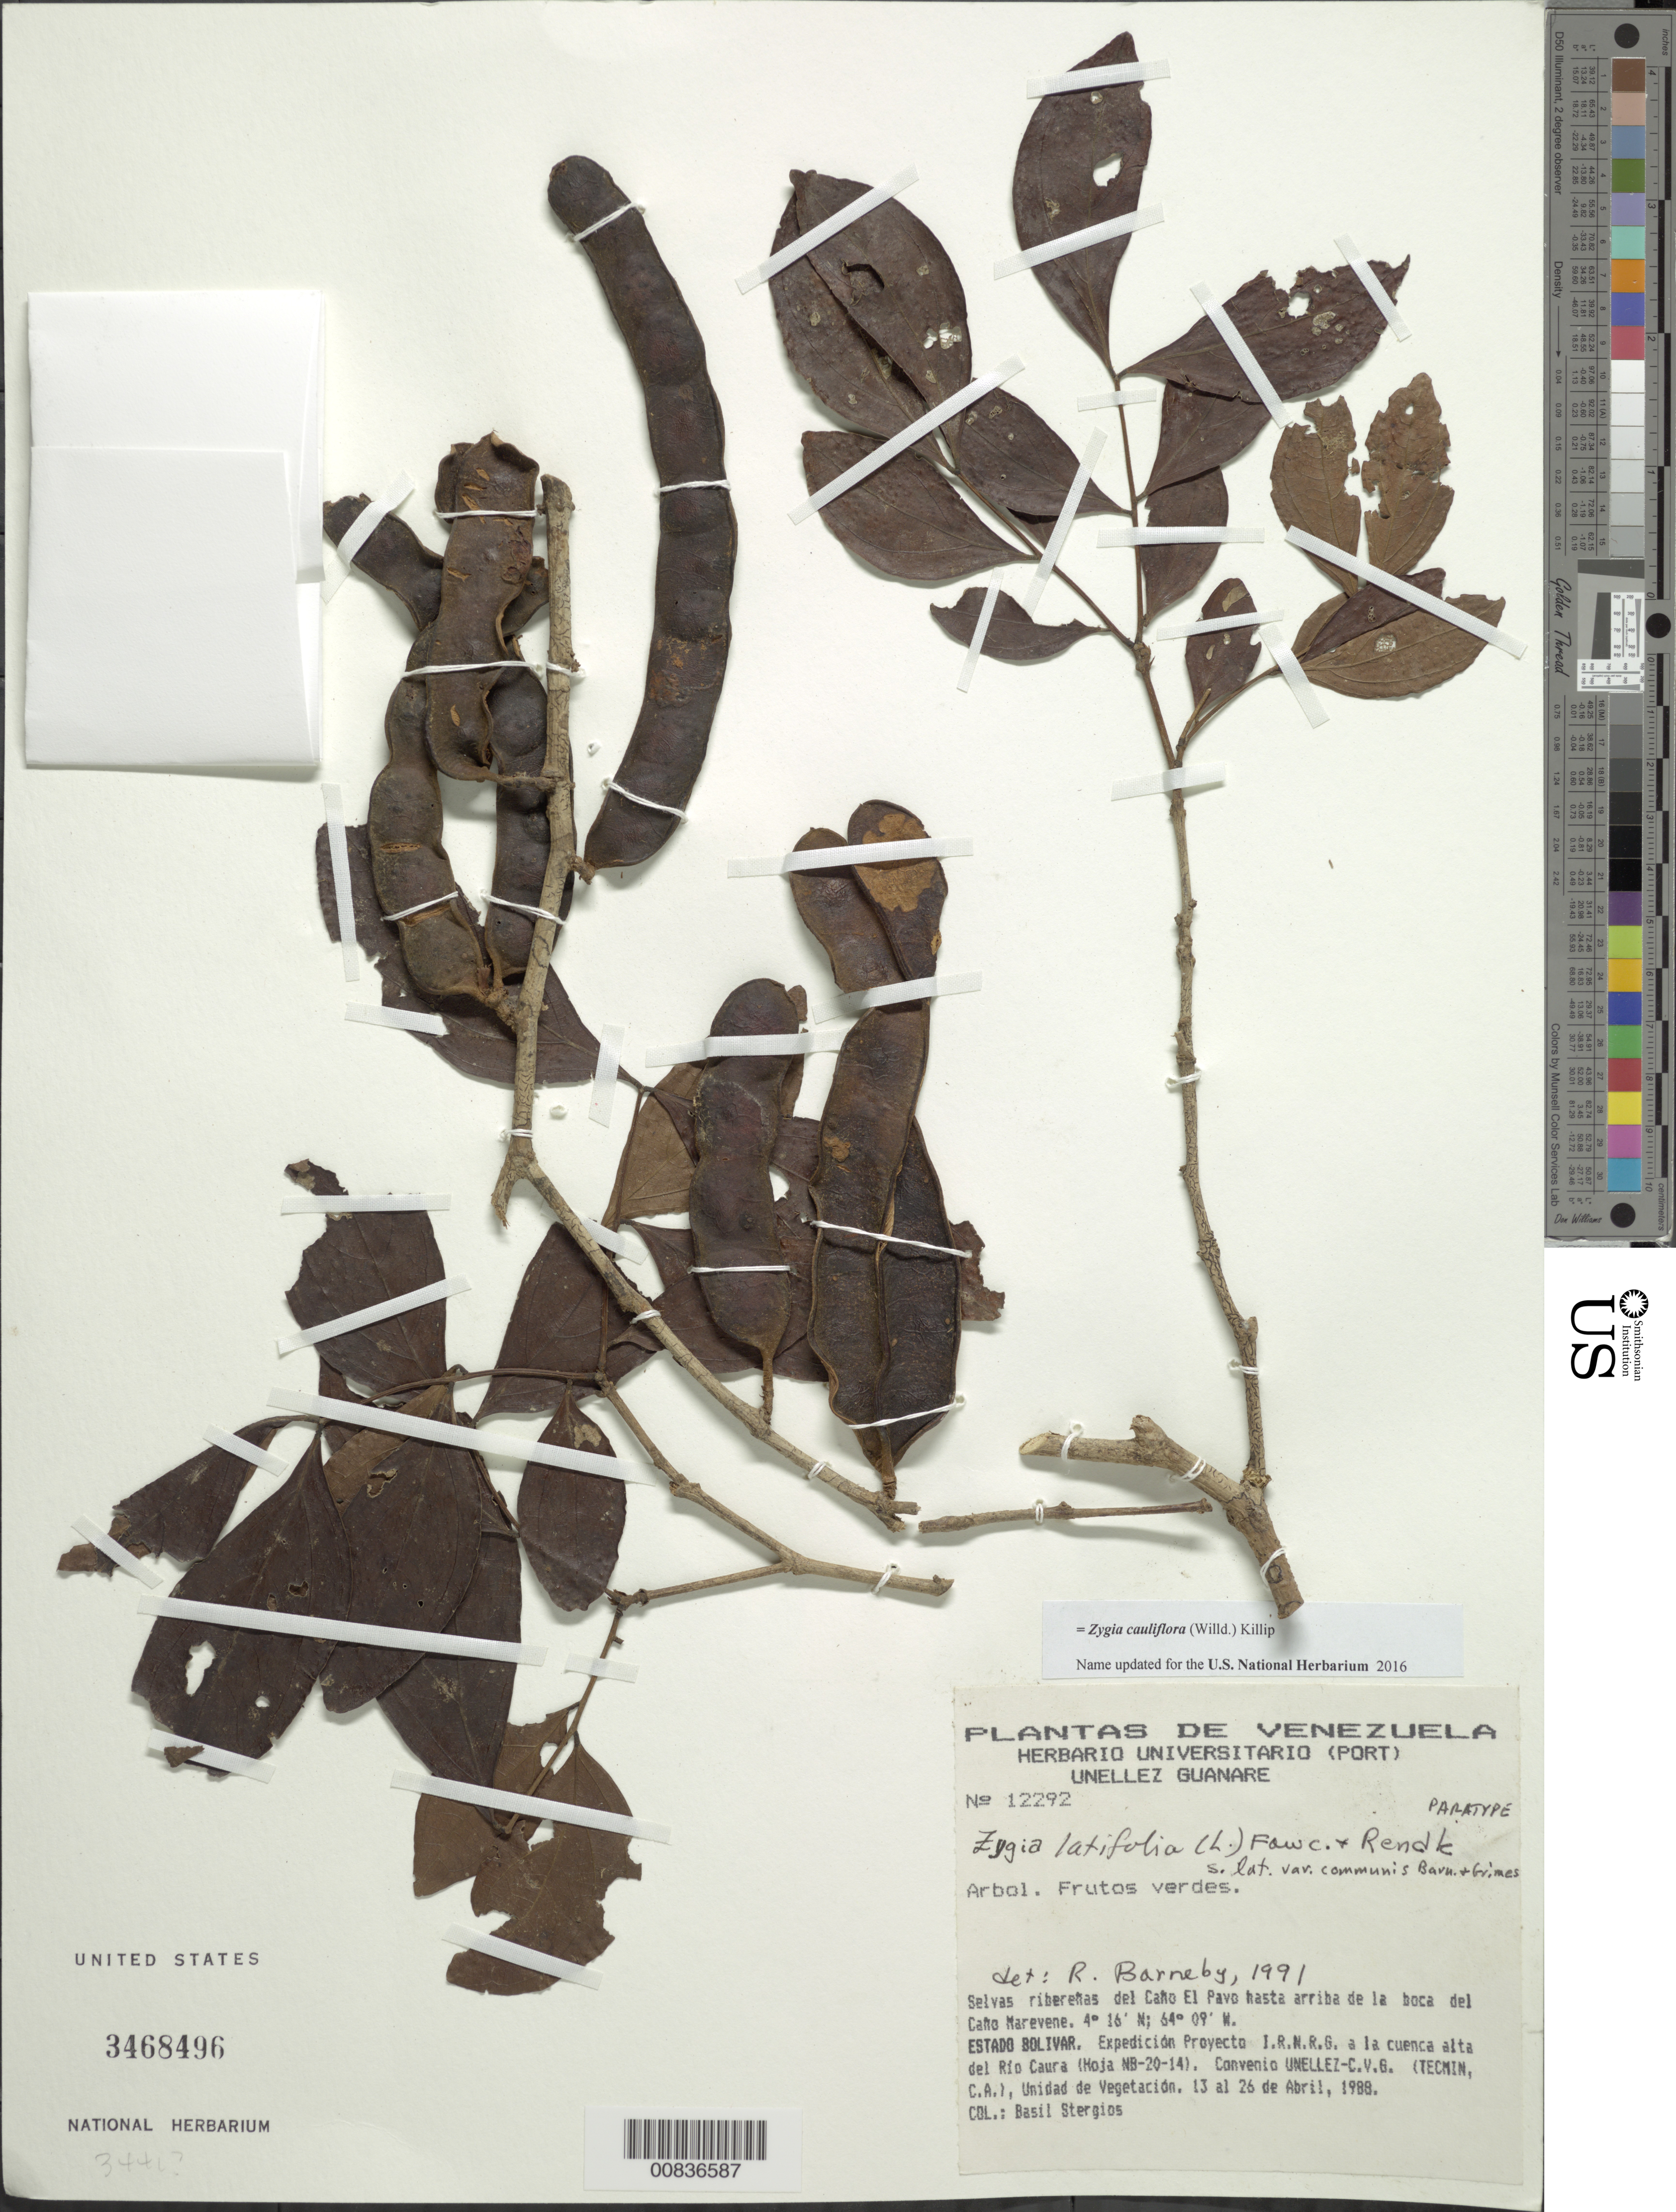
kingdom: Plantae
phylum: Tracheophyta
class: Magnoliopsida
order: Fabales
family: Fabaceae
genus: Zygia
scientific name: Zygia cauliflora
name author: (Willd.) Killip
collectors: B. G. Stergios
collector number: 12292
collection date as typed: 13-Apr-88 to 26-Apr-88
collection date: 1988-04-13/1988-04-26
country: Venezuela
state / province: Bolívar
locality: Río Caura, Caño El Pavo, boca del Caño Marevene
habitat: Selvas riberenas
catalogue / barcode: US 3468496